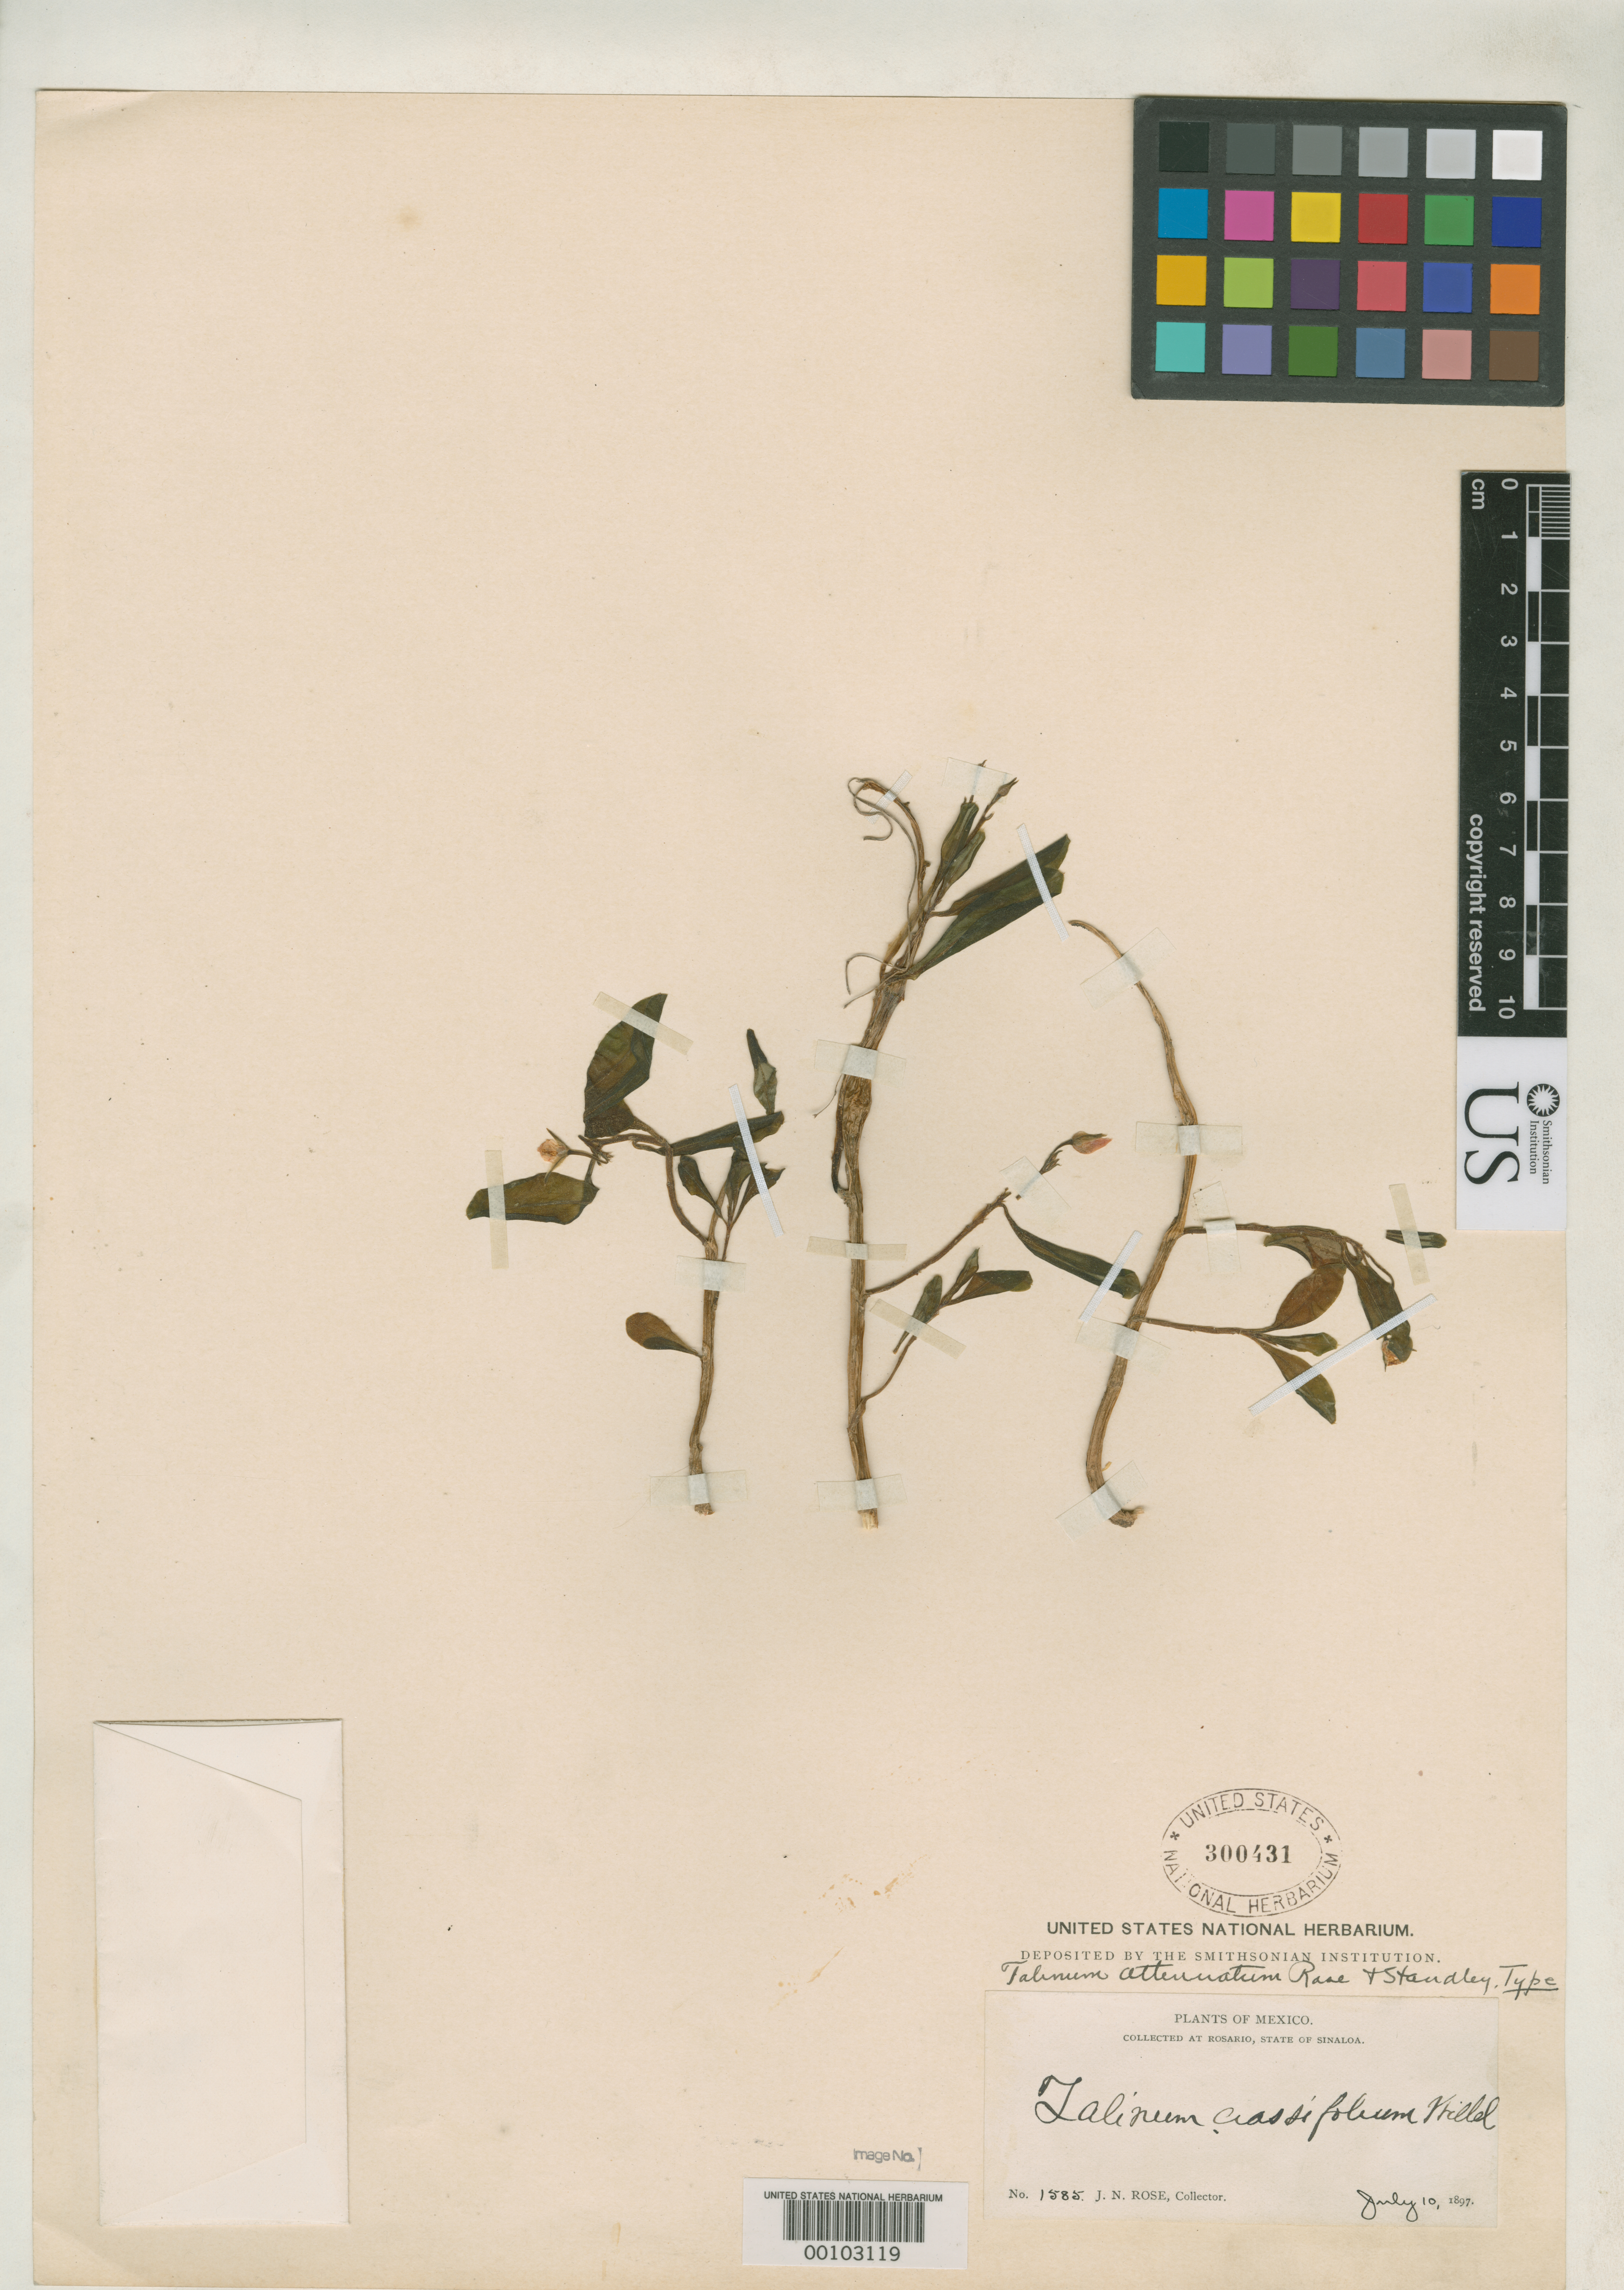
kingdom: Plantae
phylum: Tracheophyta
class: Magnoliopsida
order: Caryophyllales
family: Talinaceae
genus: Talinum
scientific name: Talinum attenuatum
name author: Rose & Standl.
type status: Holotype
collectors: J. N. Rose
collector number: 1585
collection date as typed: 10 Jul 1897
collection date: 1897-07-10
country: Mexico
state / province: Sinaloa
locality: Rosario.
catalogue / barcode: US 300431